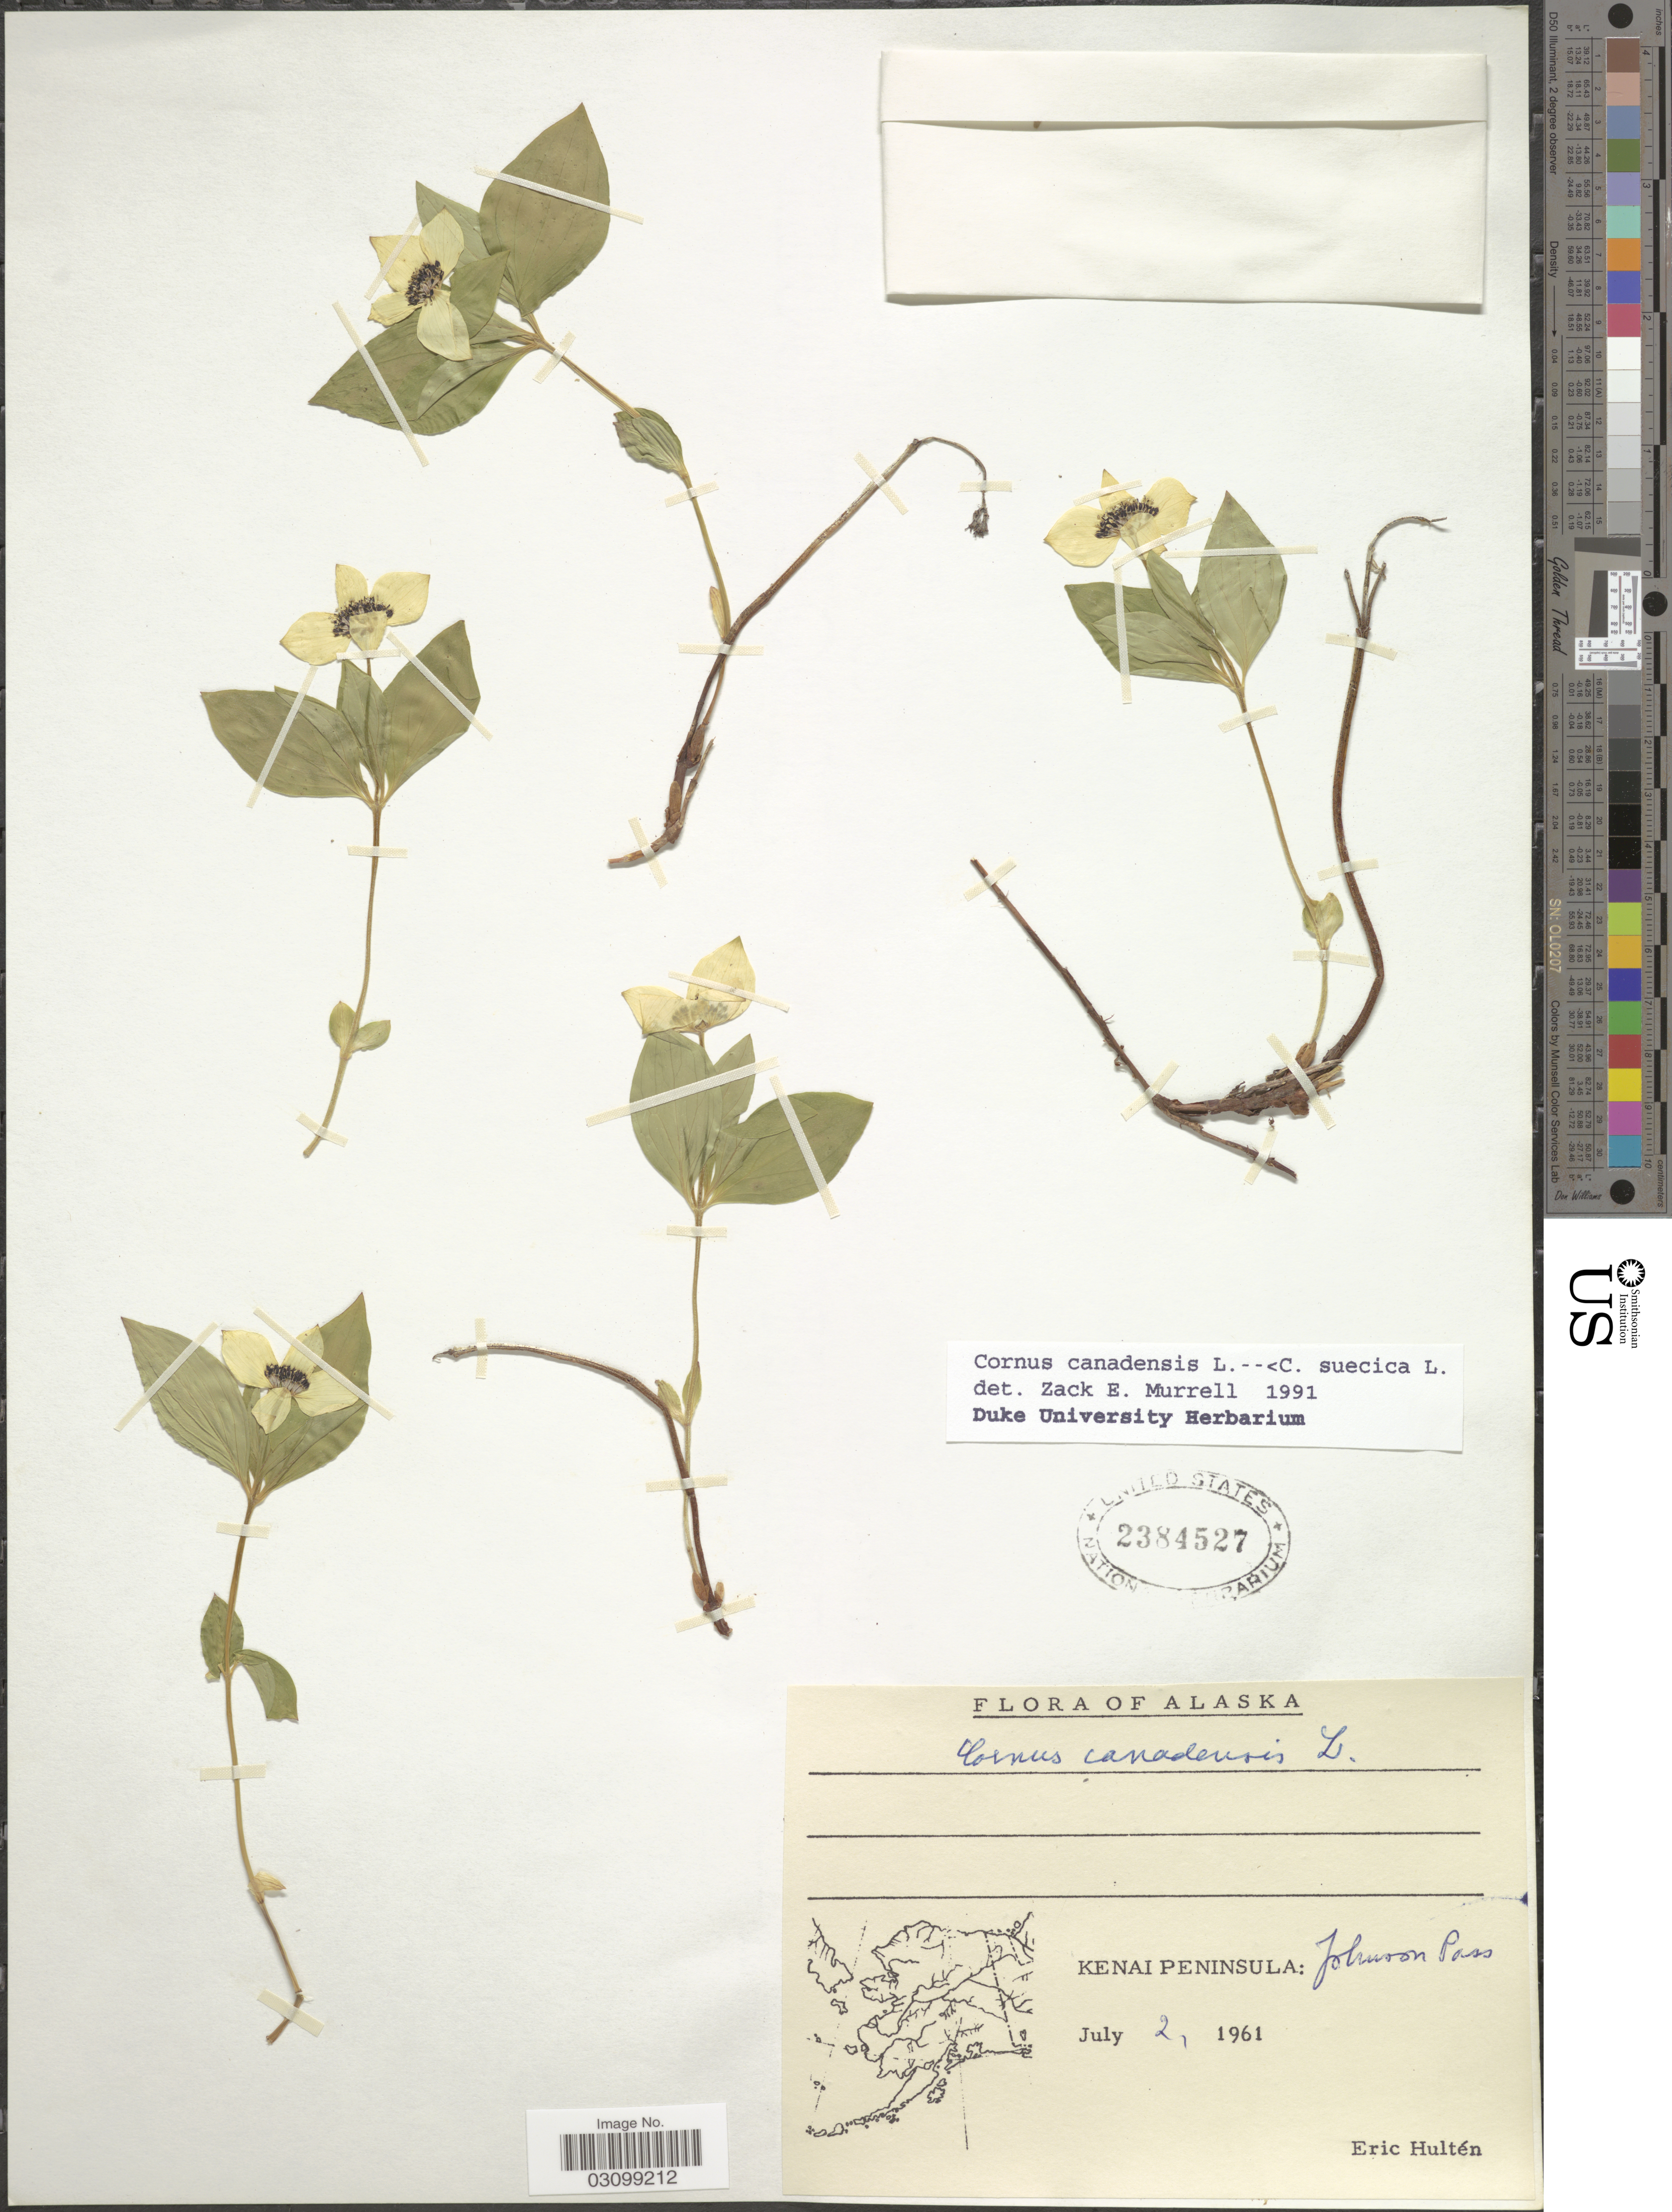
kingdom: Plantae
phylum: Tracheophyta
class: Magnoliopsida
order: Cornales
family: Cornaceae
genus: Cornus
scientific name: Cornus sp.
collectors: E. G. Hultén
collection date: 1961-07-02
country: United States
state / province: Alaska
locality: Kenai Peninsula: Johnson Pass.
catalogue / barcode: US 2384527